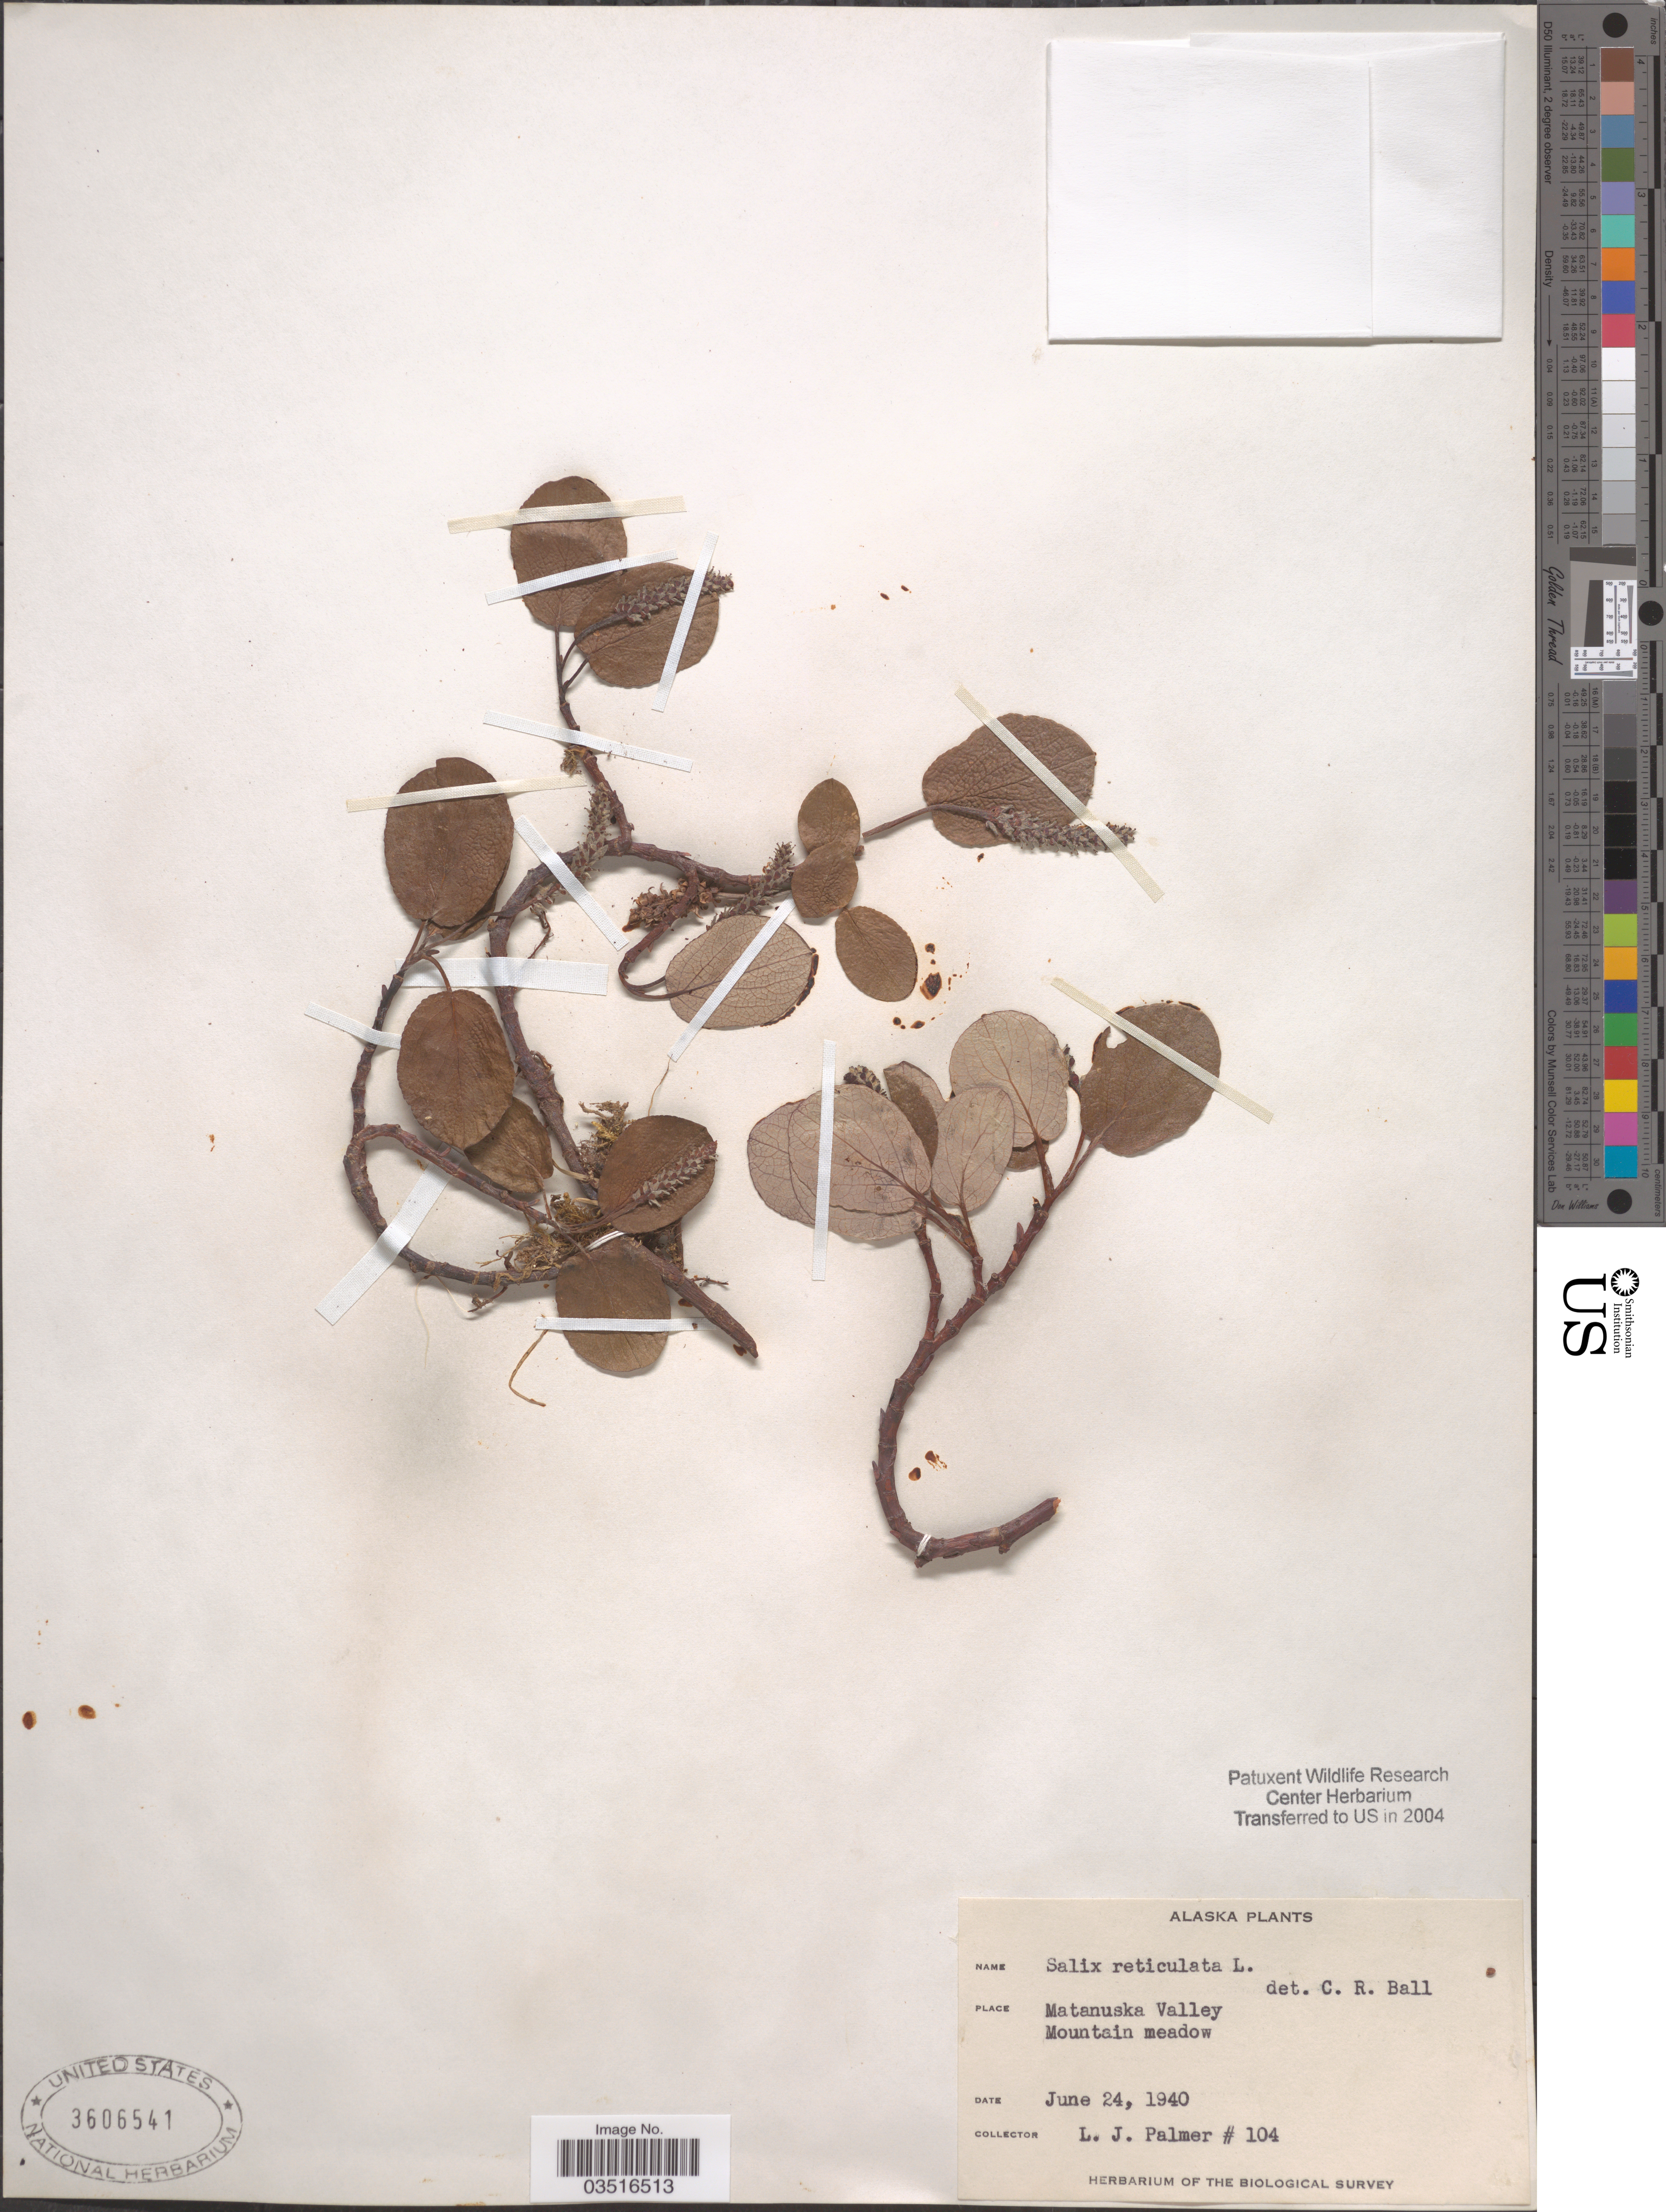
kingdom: Plantae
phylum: Tracheophyta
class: Magnoliopsida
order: Malpighiales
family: Salicaceae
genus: Salix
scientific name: Salix reticulata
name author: L.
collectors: L. J. Palmer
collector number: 104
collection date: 1940-06-24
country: United States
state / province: Alaska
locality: Matanuska Valley.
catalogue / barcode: US 3606541